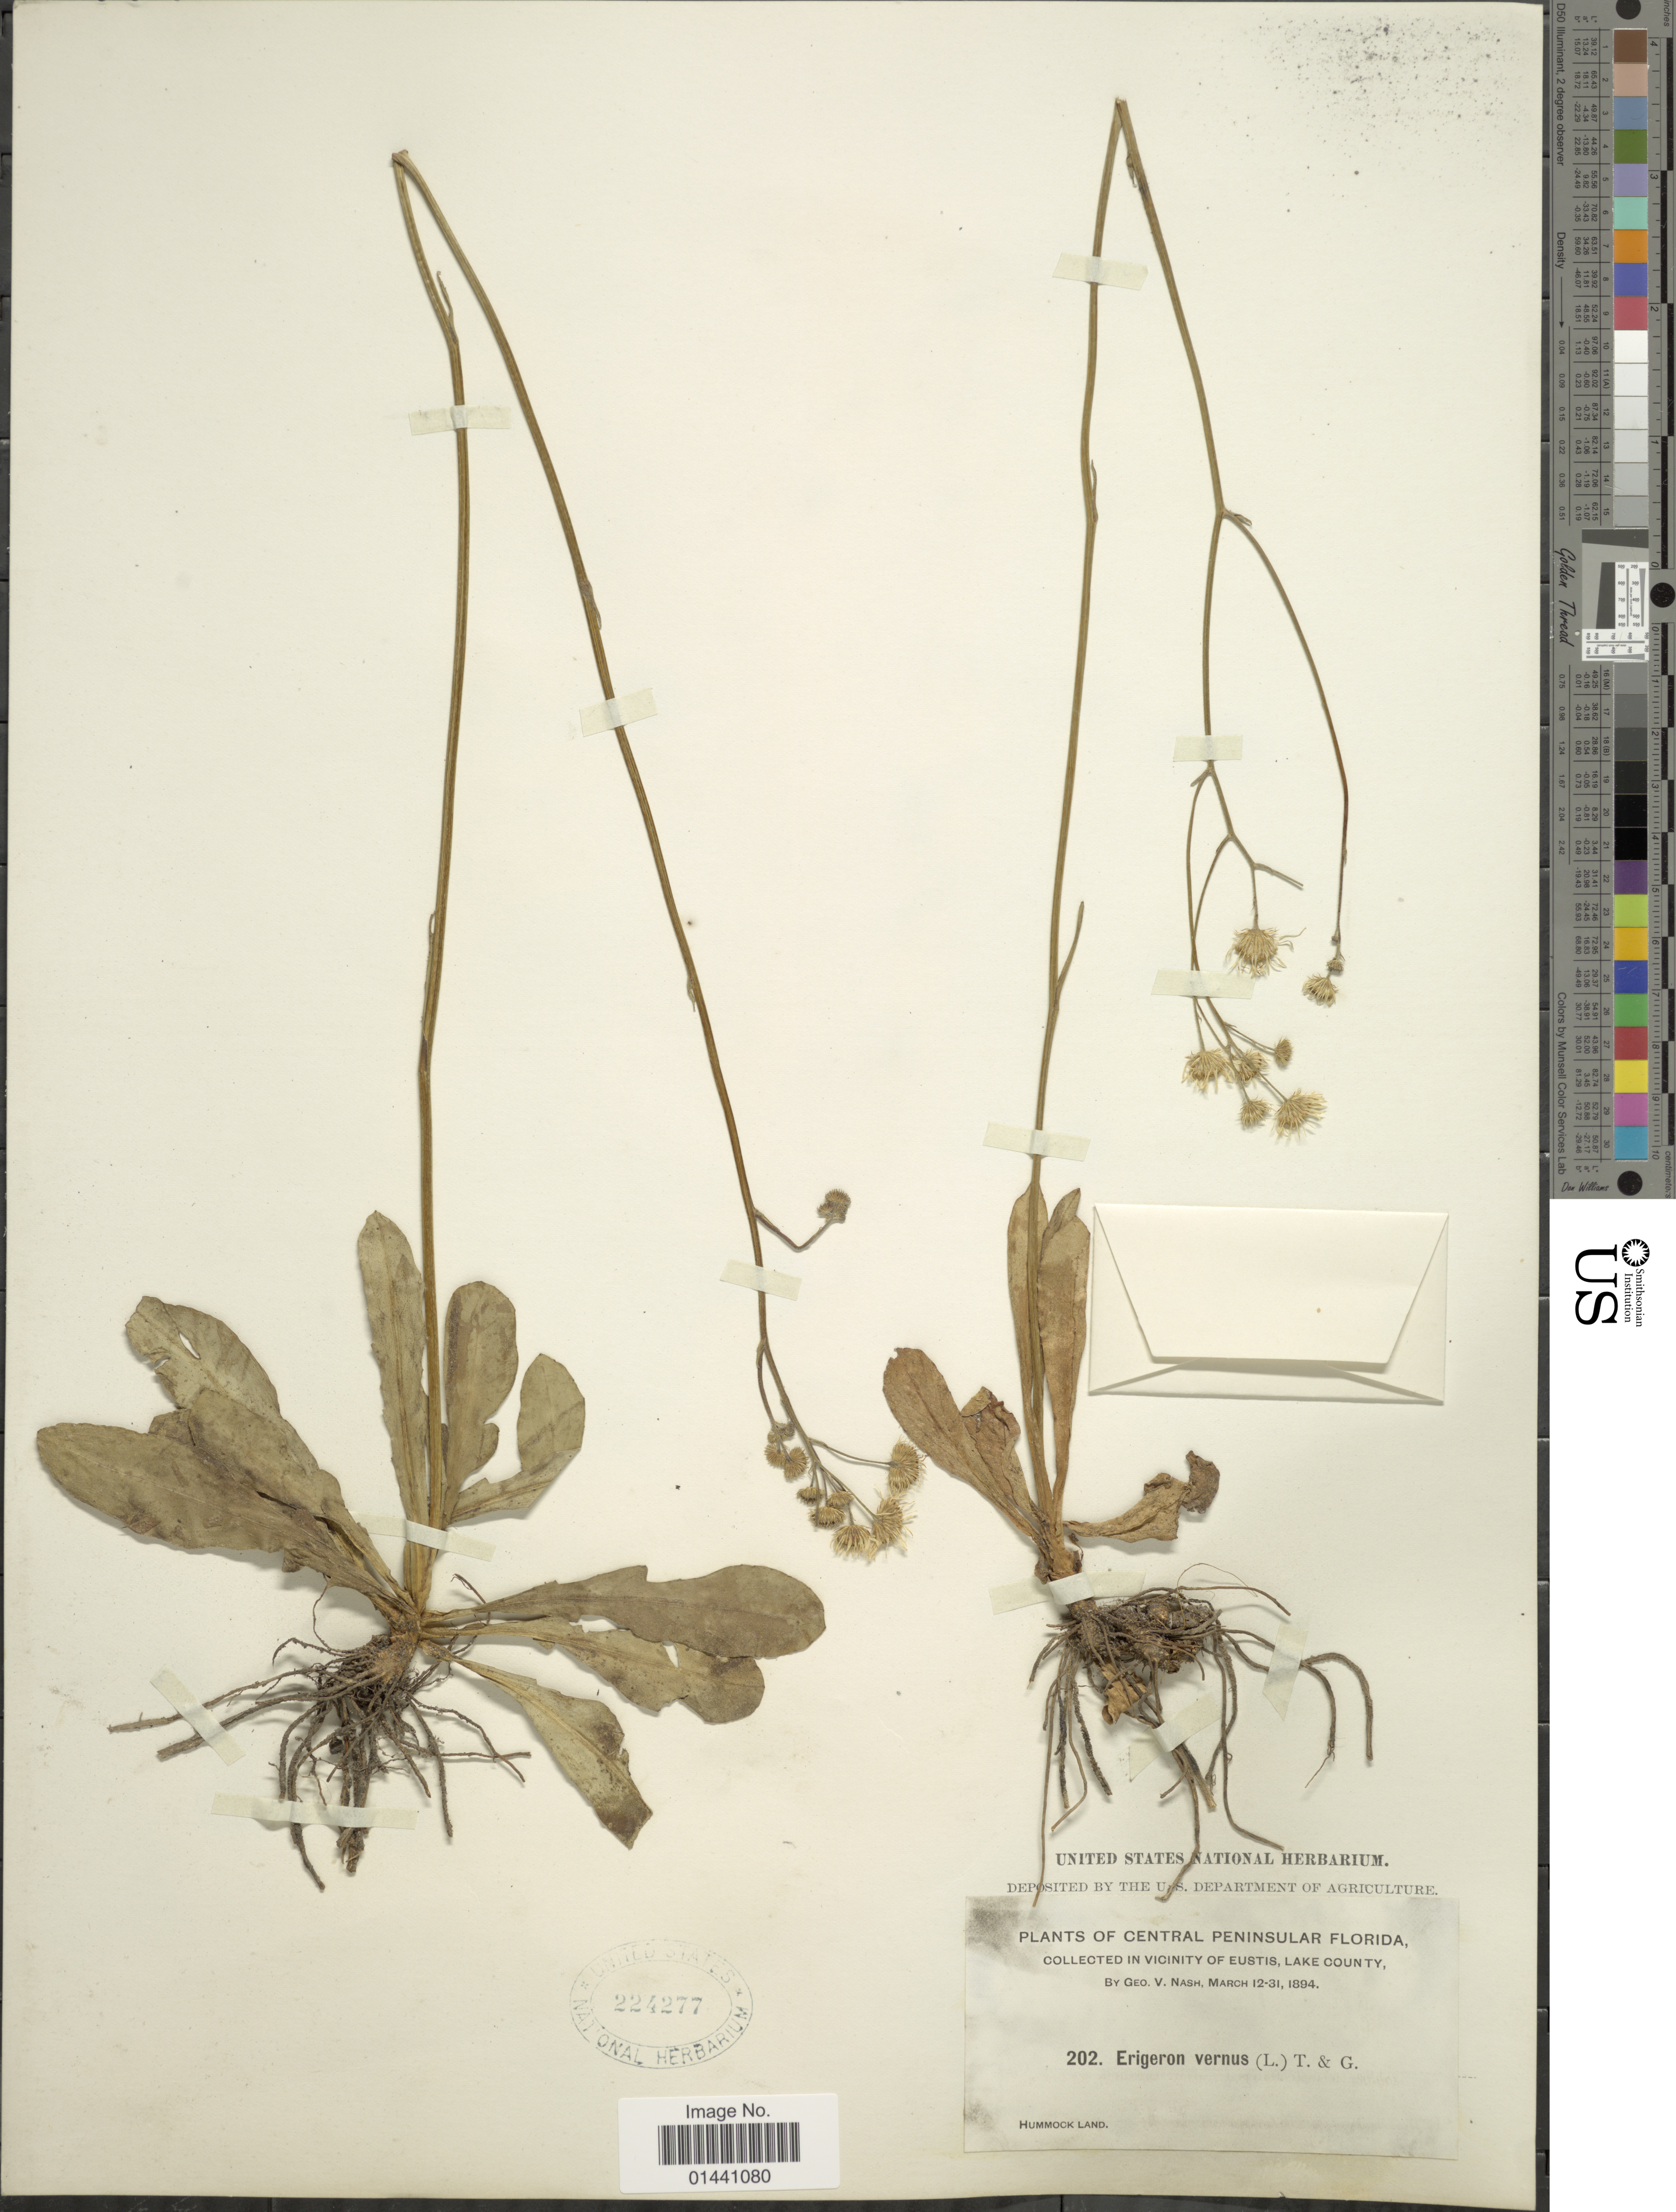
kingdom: Plantae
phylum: Tracheophyta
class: Magnoliopsida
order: Asterales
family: Asteraceae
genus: Erigeron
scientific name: Erigeron vernus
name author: (L.) Torr. & A. Gray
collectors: G. V. Nash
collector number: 202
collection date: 1894-03-12/1894-03-31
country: United States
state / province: Florida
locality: Central Peninsular, in vicinity of Eustis, Lake County, Hummock Land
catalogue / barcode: US 224277